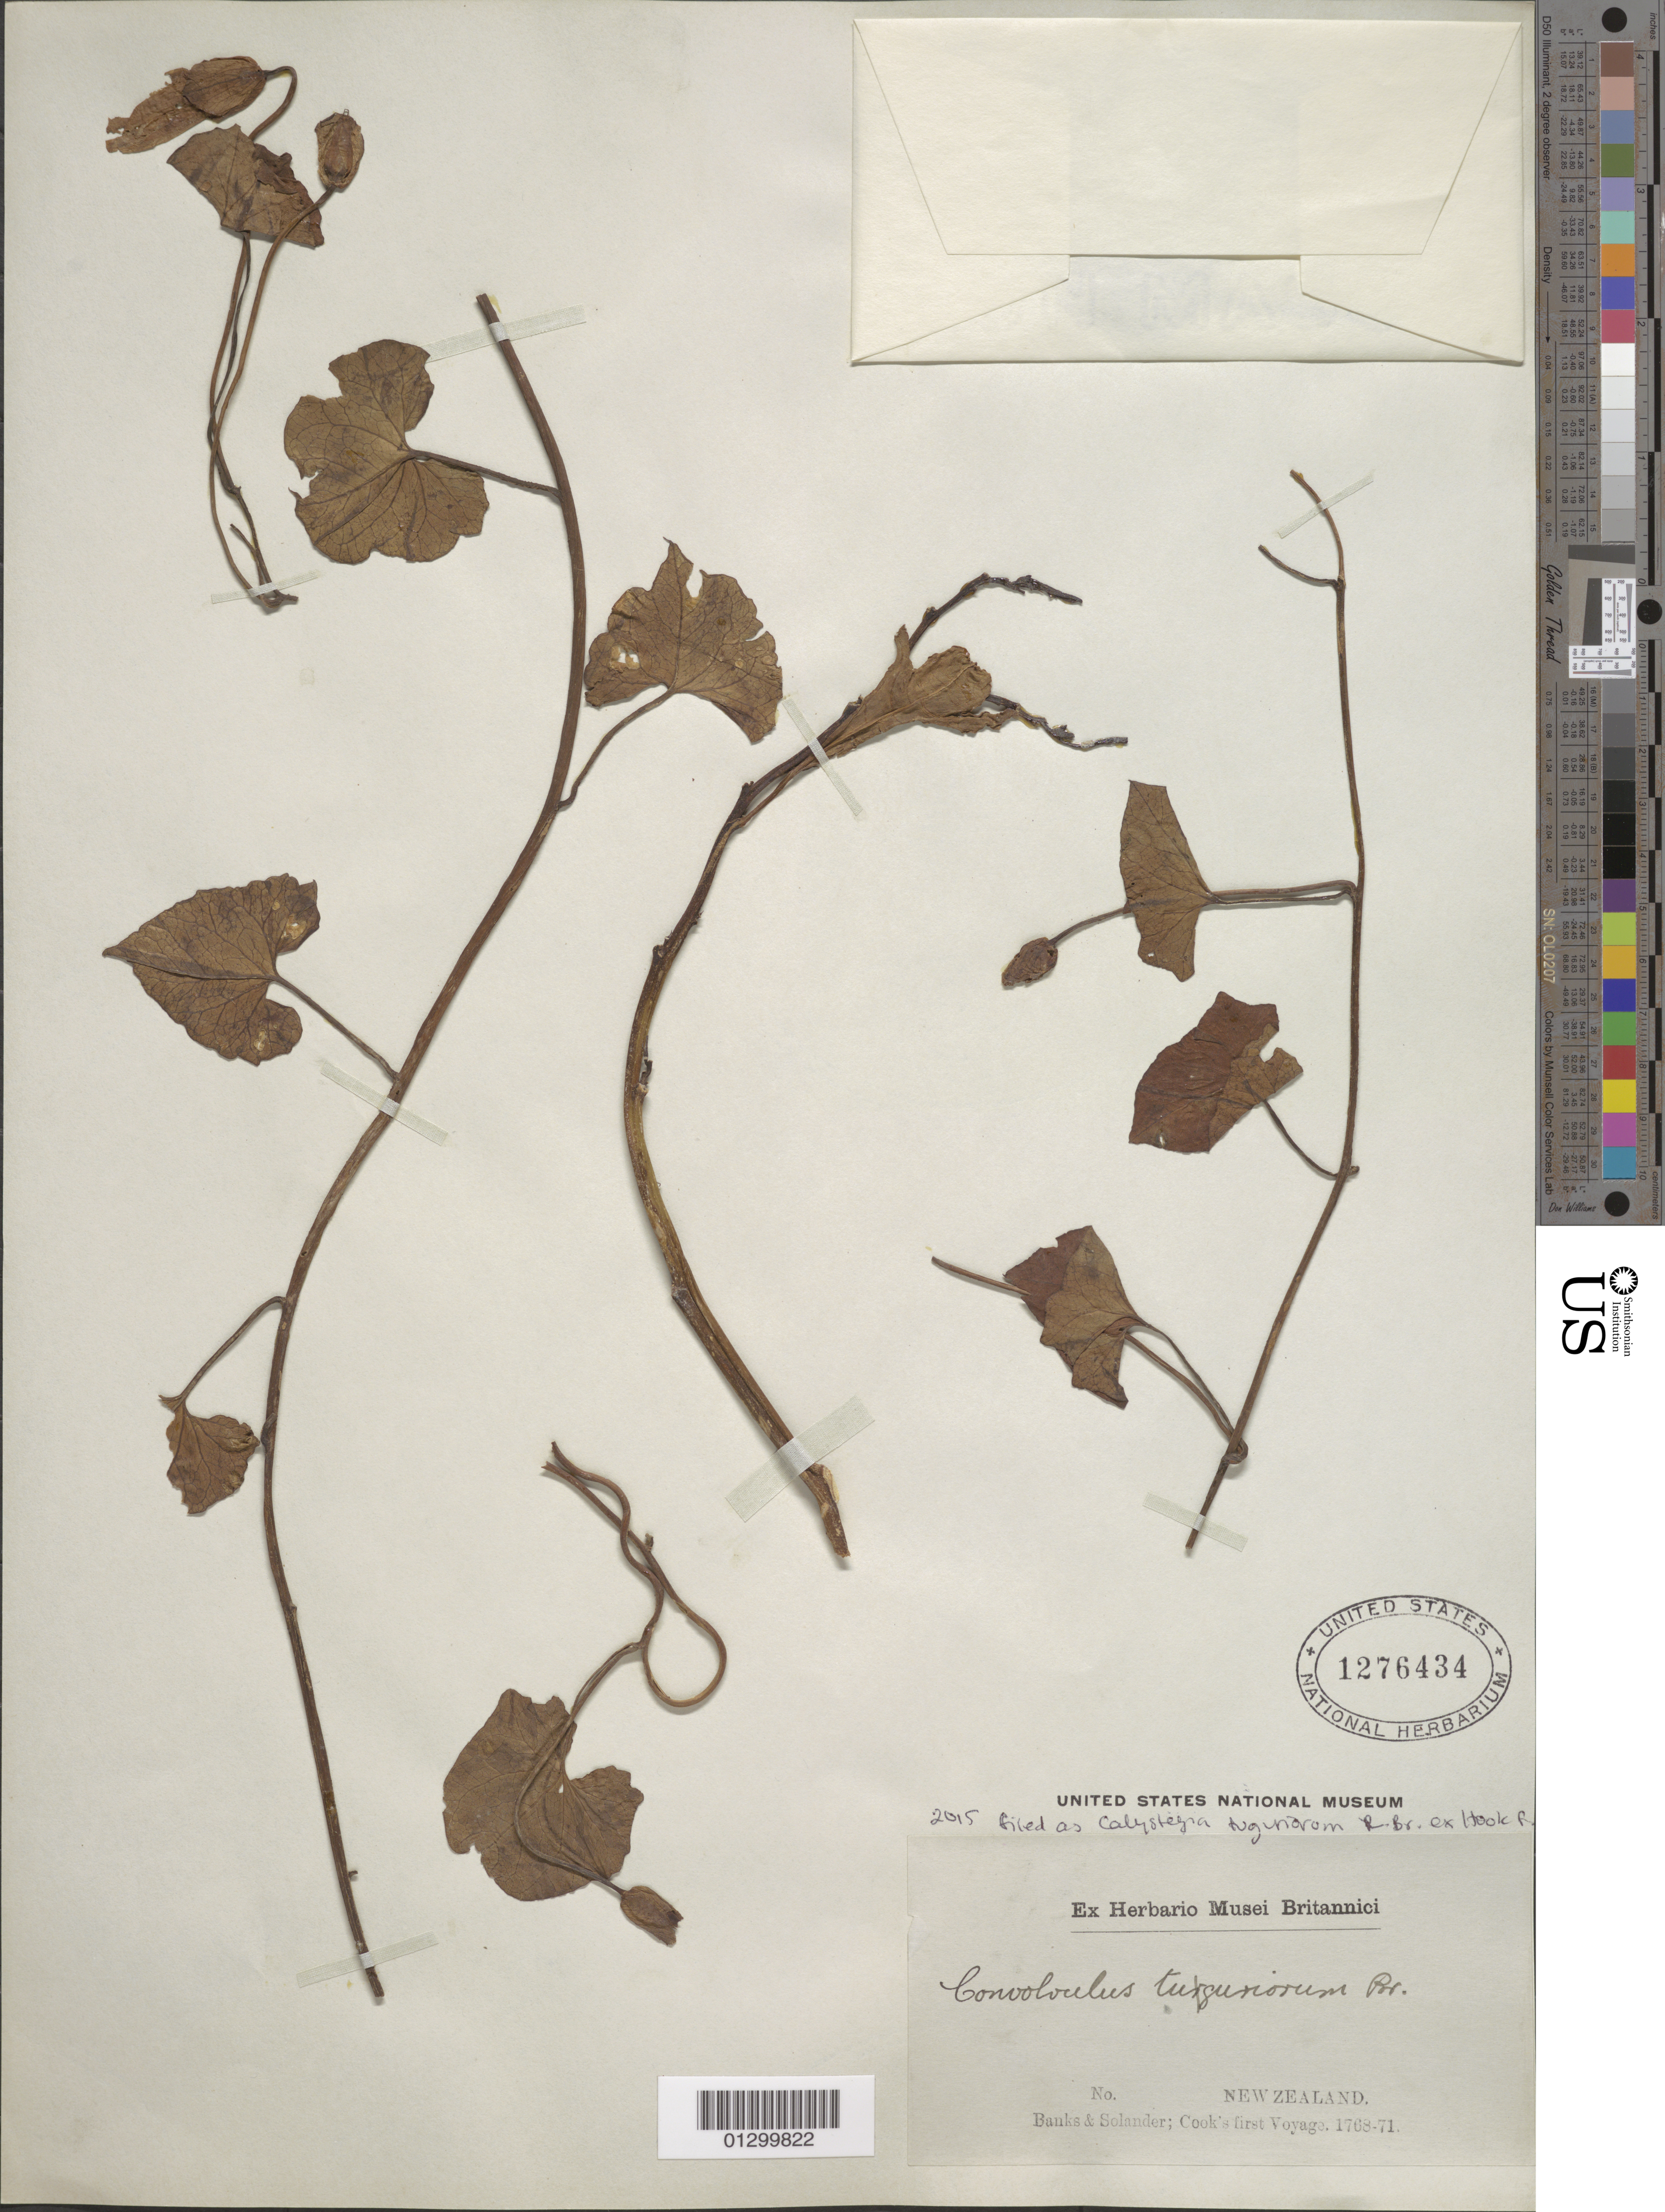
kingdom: Plantae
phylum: Tracheophyta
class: Magnoliopsida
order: Solanales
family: Convolvulaceae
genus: Calystegia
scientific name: Calystegia tuguriorum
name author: R. Br. ex Hook. f.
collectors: J. Banks & D. C. Solander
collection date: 1768/1771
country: New Zealand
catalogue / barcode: US 1276434